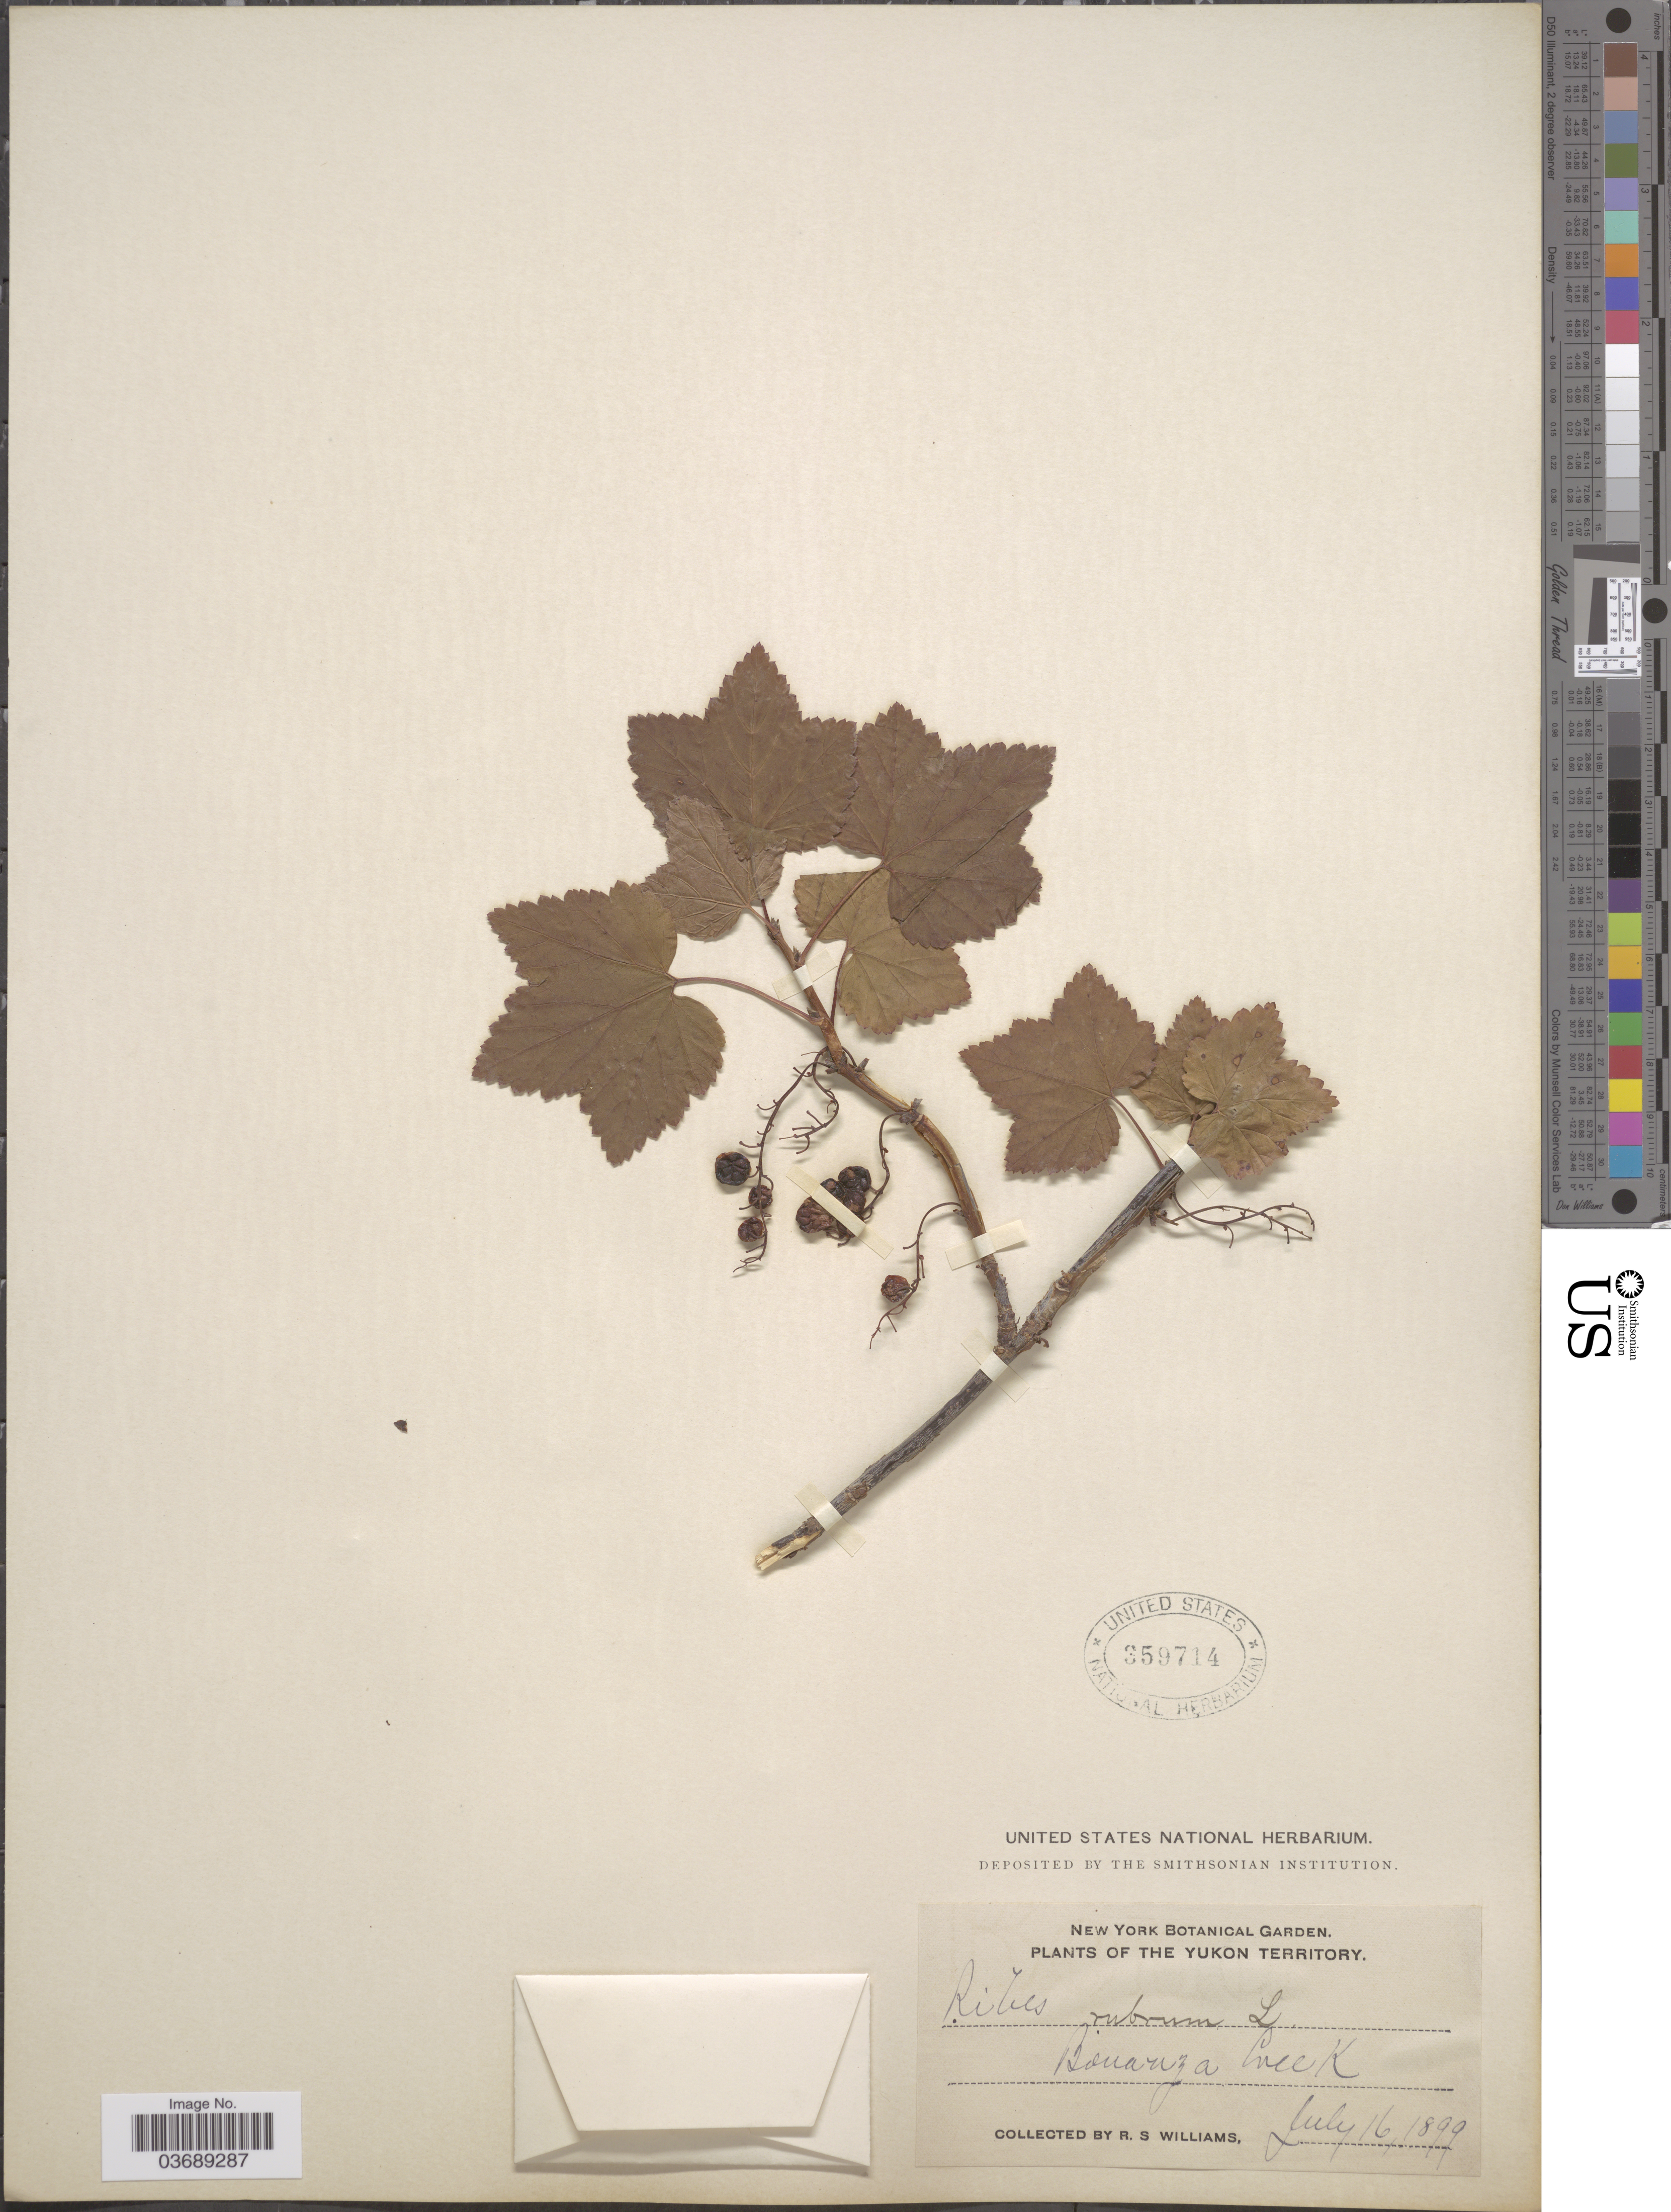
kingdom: Plantae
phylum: Tracheophyta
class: Magnoliopsida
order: Saxifragales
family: Grossulariaceae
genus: Ribes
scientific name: Ribes triste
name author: Pall.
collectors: R. S. Williams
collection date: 1899-07-16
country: Canada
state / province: Yukon Territory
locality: Bonanza Creek.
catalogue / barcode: US 359714